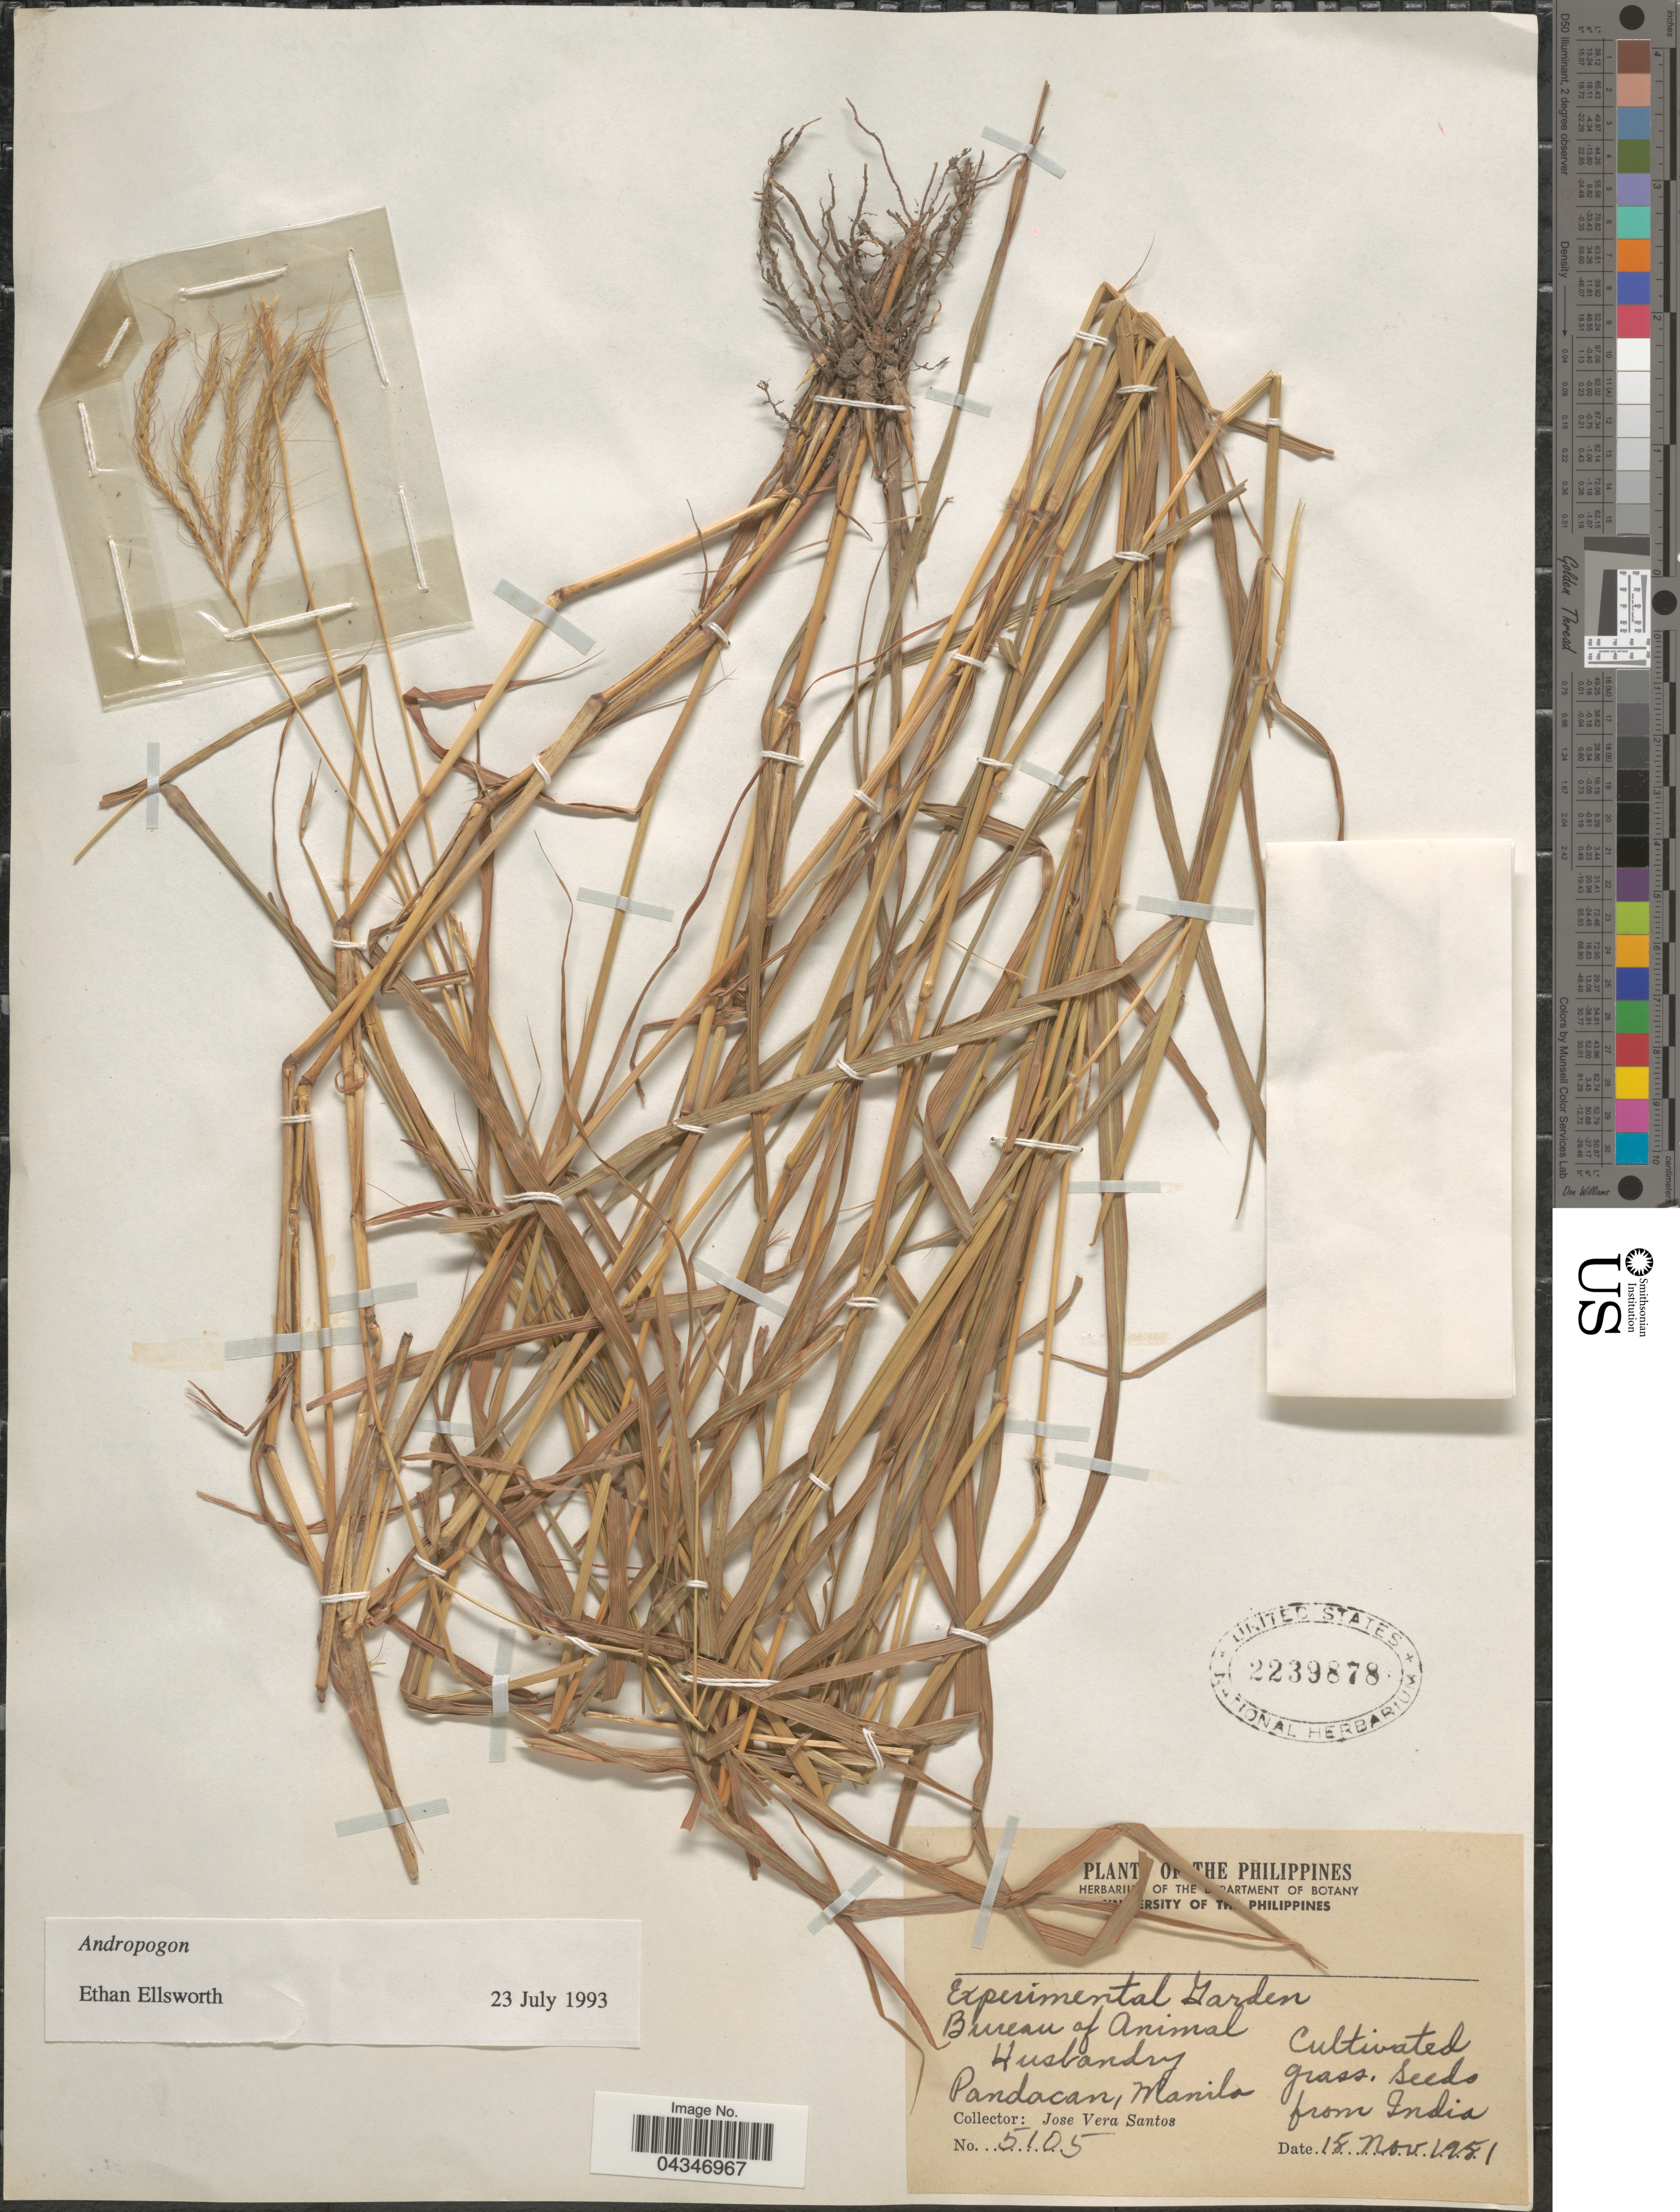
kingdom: Plantae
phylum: Tracheophyta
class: Liliopsida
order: Poales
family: Poaceae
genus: Andropogon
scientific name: Andropogon sp.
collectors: J. Santos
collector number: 5105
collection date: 1951-11-18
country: Philippines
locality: Experimental Garden Bureau of Animal Husbandry. Pandacan, Manila.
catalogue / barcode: US 2239878